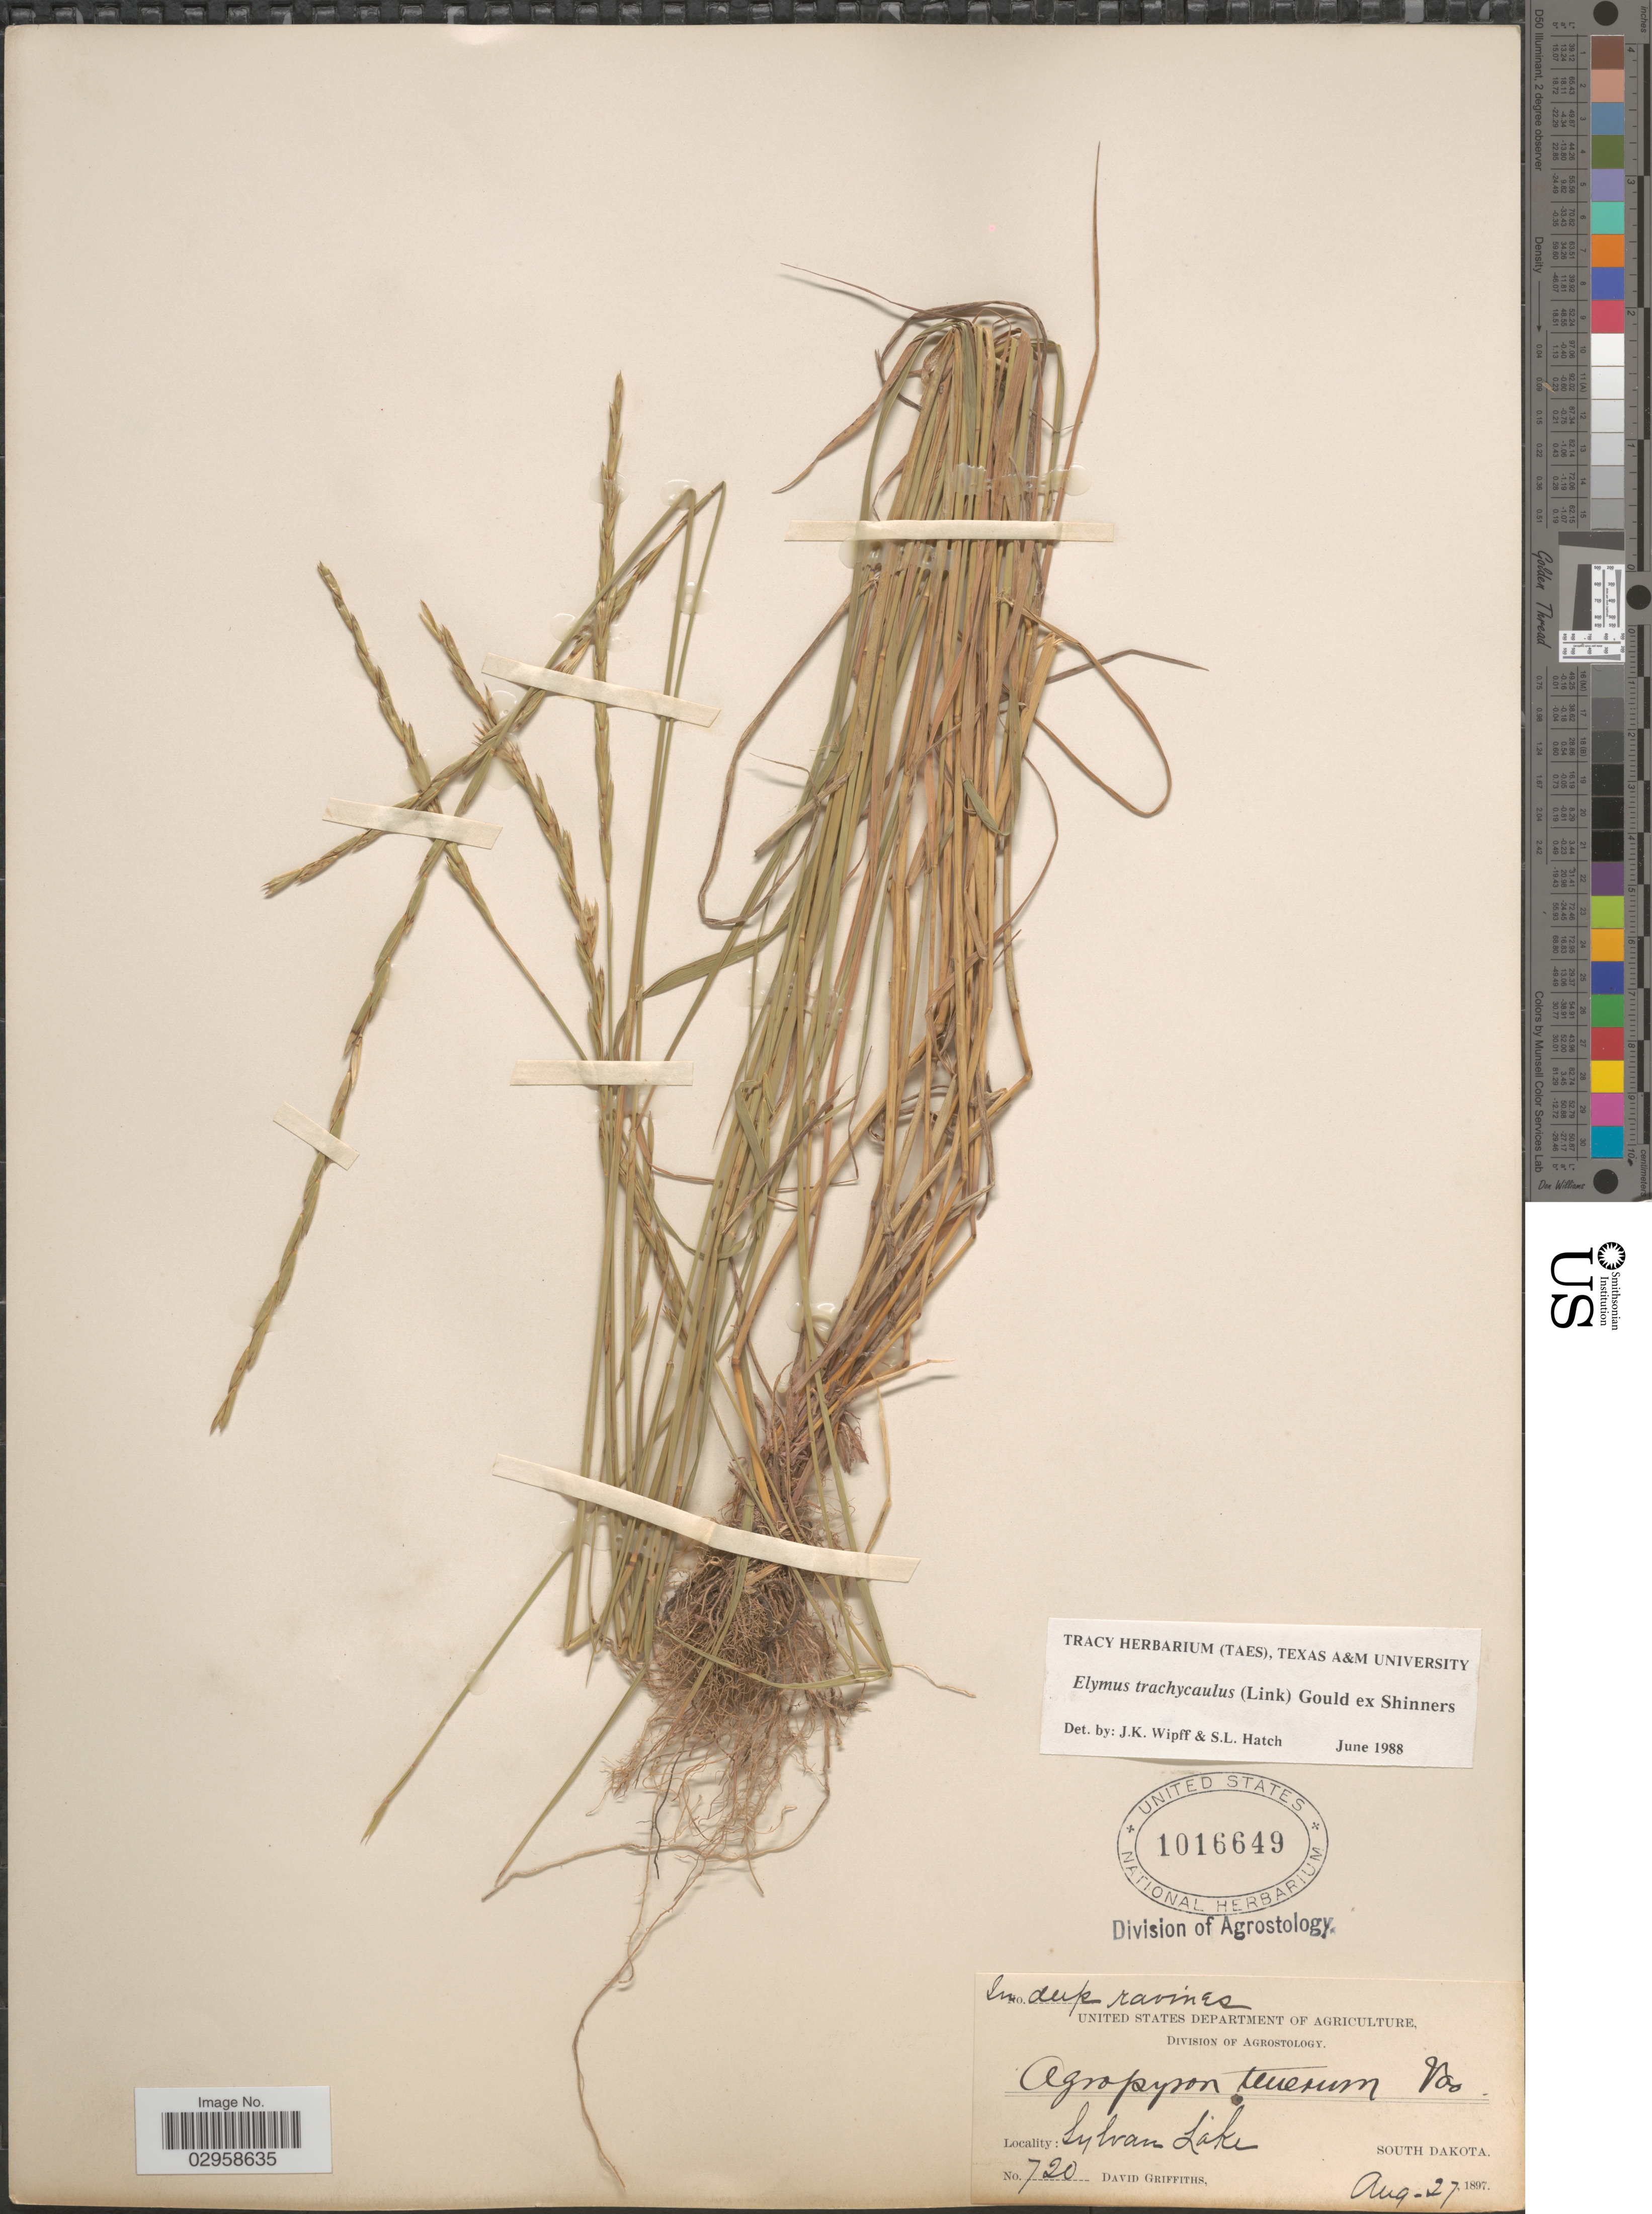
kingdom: Plantae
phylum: Tracheophyta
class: Liliopsida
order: Poales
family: Poaceae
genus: Elymus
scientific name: Elymus trachycaulus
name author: (Link) Gould ex Shinners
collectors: D. Griffiths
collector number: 720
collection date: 1897-08-27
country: United States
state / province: South Dakota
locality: Sylvan Lake.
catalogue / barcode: US 1016649